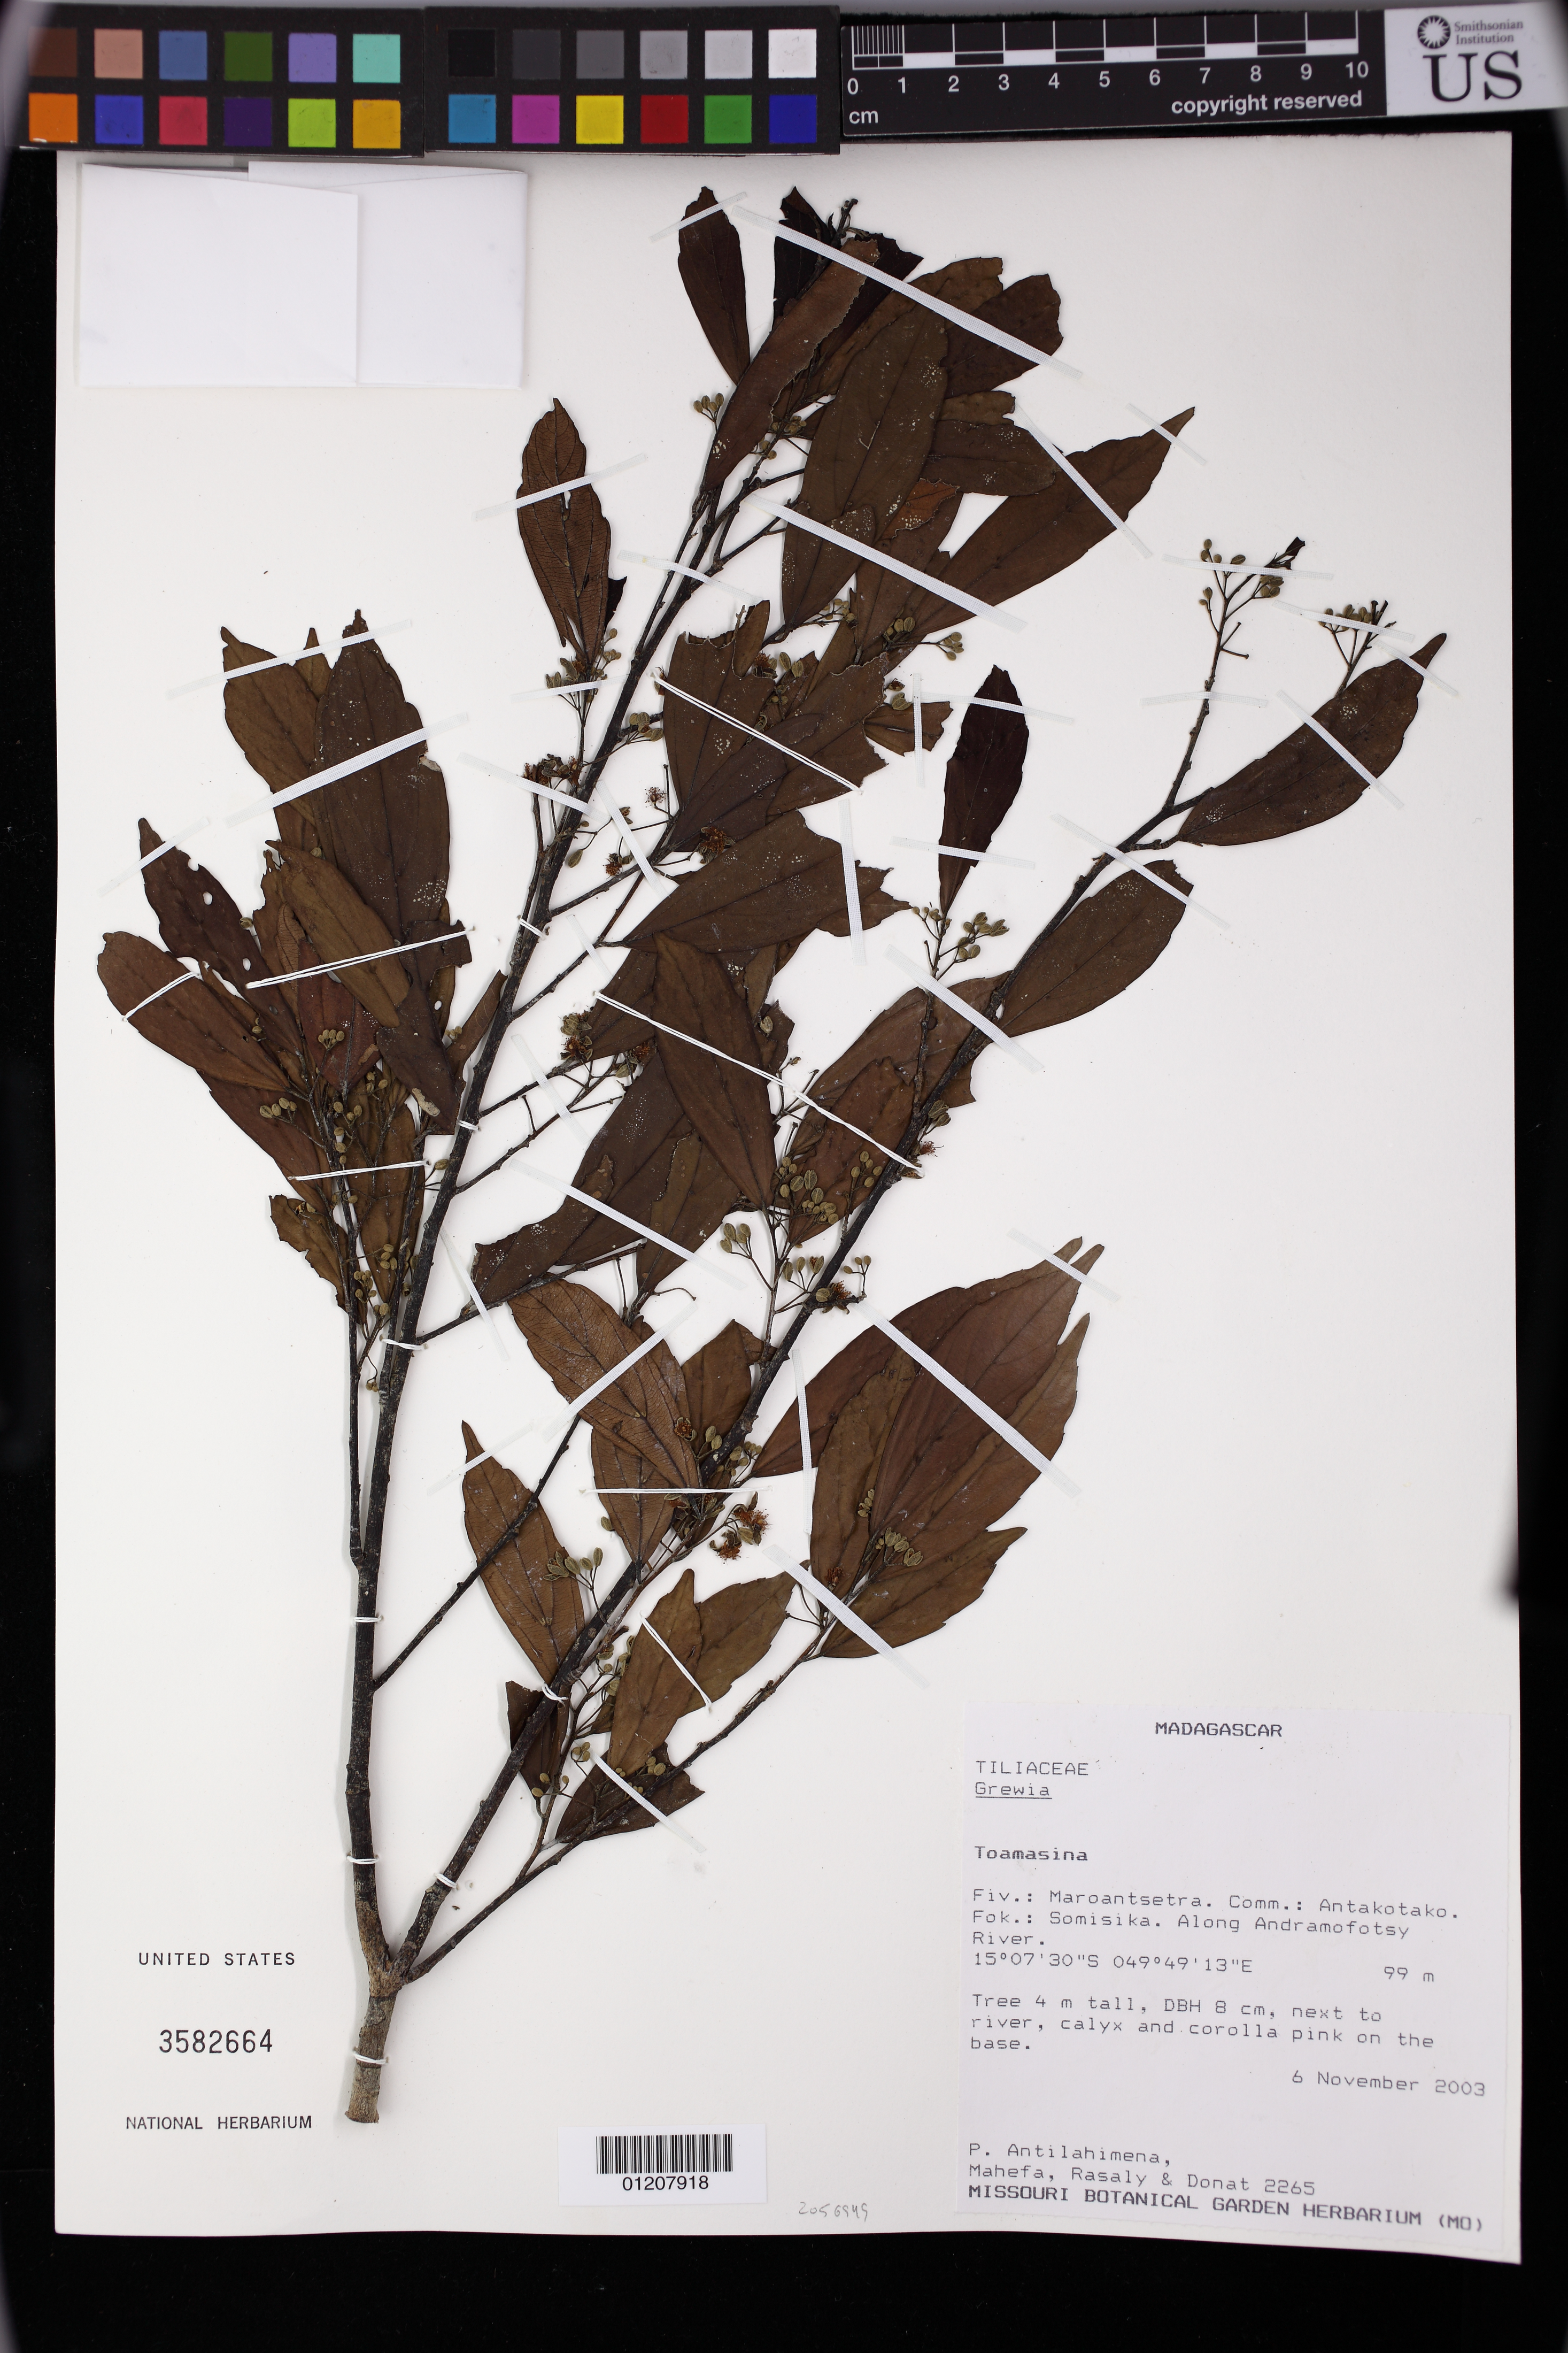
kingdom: Plantae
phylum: Tracheophyta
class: Magnoliopsida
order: Malvales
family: Malvaceae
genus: Grewia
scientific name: Grewia brideliifolia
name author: Baill.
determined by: Jourdain-Fievet, L.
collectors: P. Antilahimena, Mahefa, --, Rasaly, -- & A. Donat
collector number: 2265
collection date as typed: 11 Jun 2003 or 06 Nov 2003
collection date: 2003-06-11 or 2003-11-06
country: Madagascar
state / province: Analanjirofo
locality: Toamasina. Fiv.: Maroantsetra. Comm.: Antakotako. Fok.: Somisika. Along Andramofotsy River.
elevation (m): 99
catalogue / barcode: US 3582664